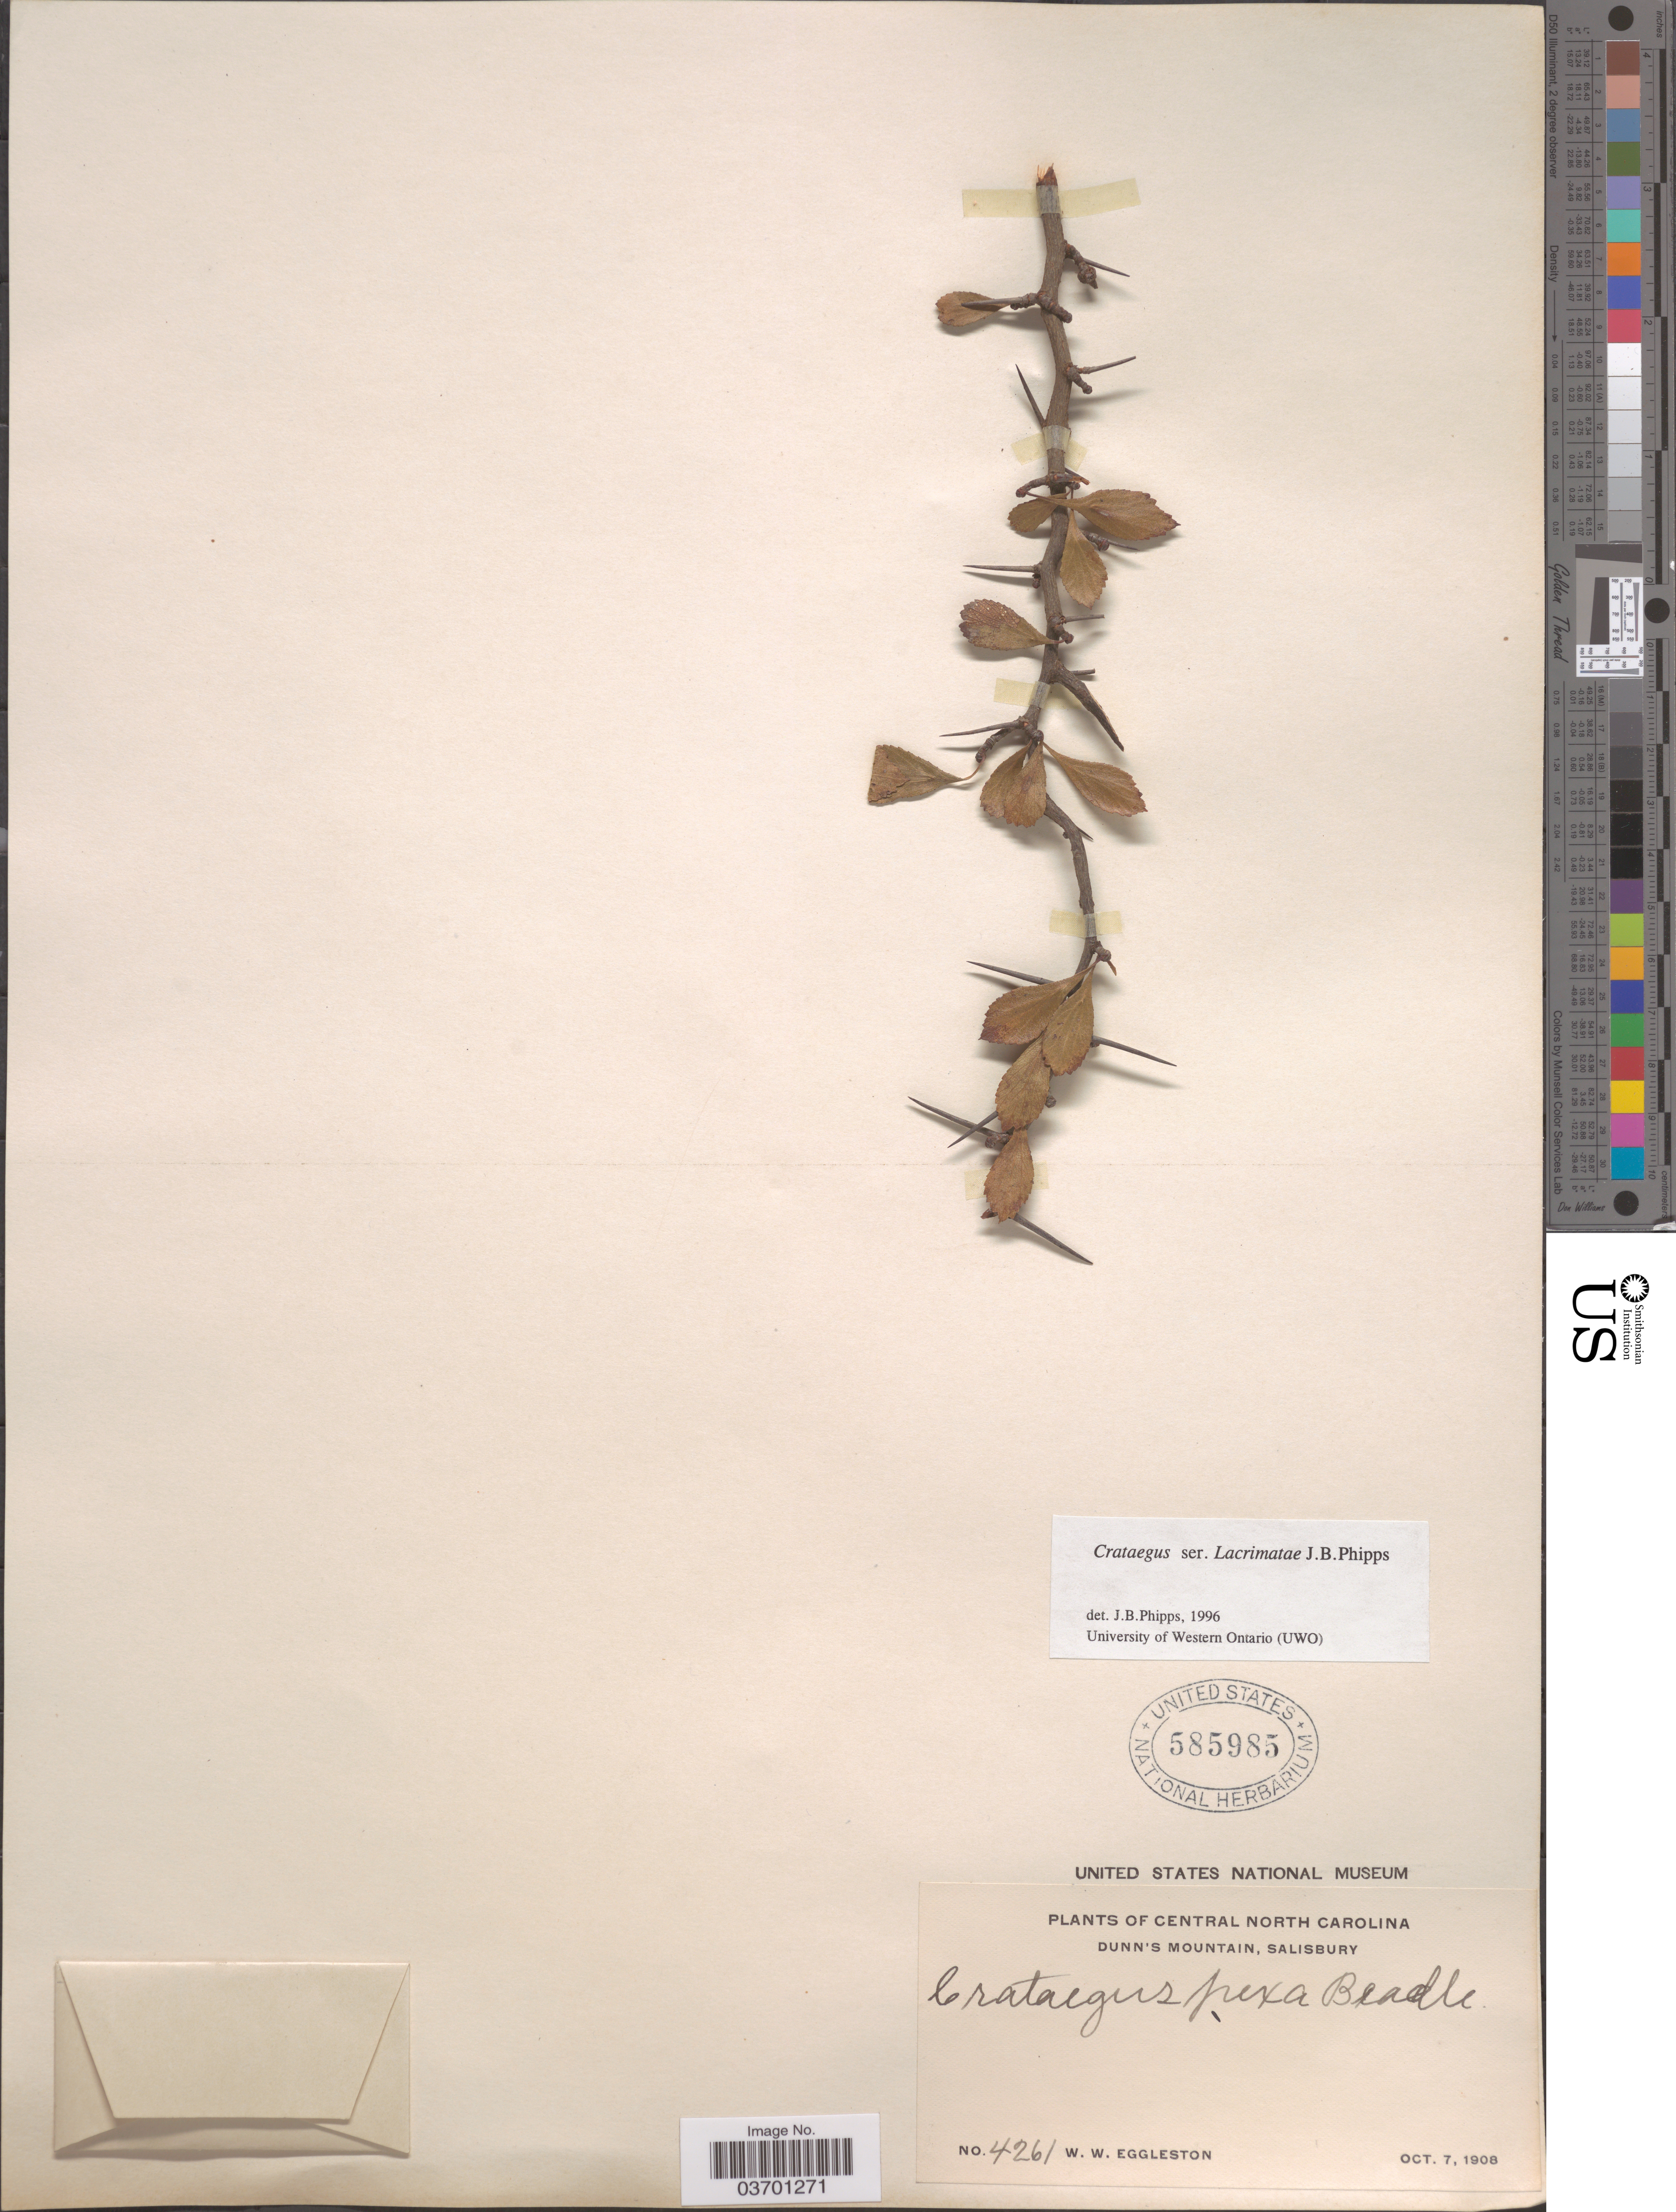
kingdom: Plantae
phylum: Tracheophyta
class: Magnoliopsida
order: Rosales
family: Rosaceae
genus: Crataegus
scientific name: Crataegus pexa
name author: Beadle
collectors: W. W. Eggleston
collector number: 4261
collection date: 1908-10-07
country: United States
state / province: North Carolina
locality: Central North Carolina. Dunn's Mountain, Salisbury.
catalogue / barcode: US 585985